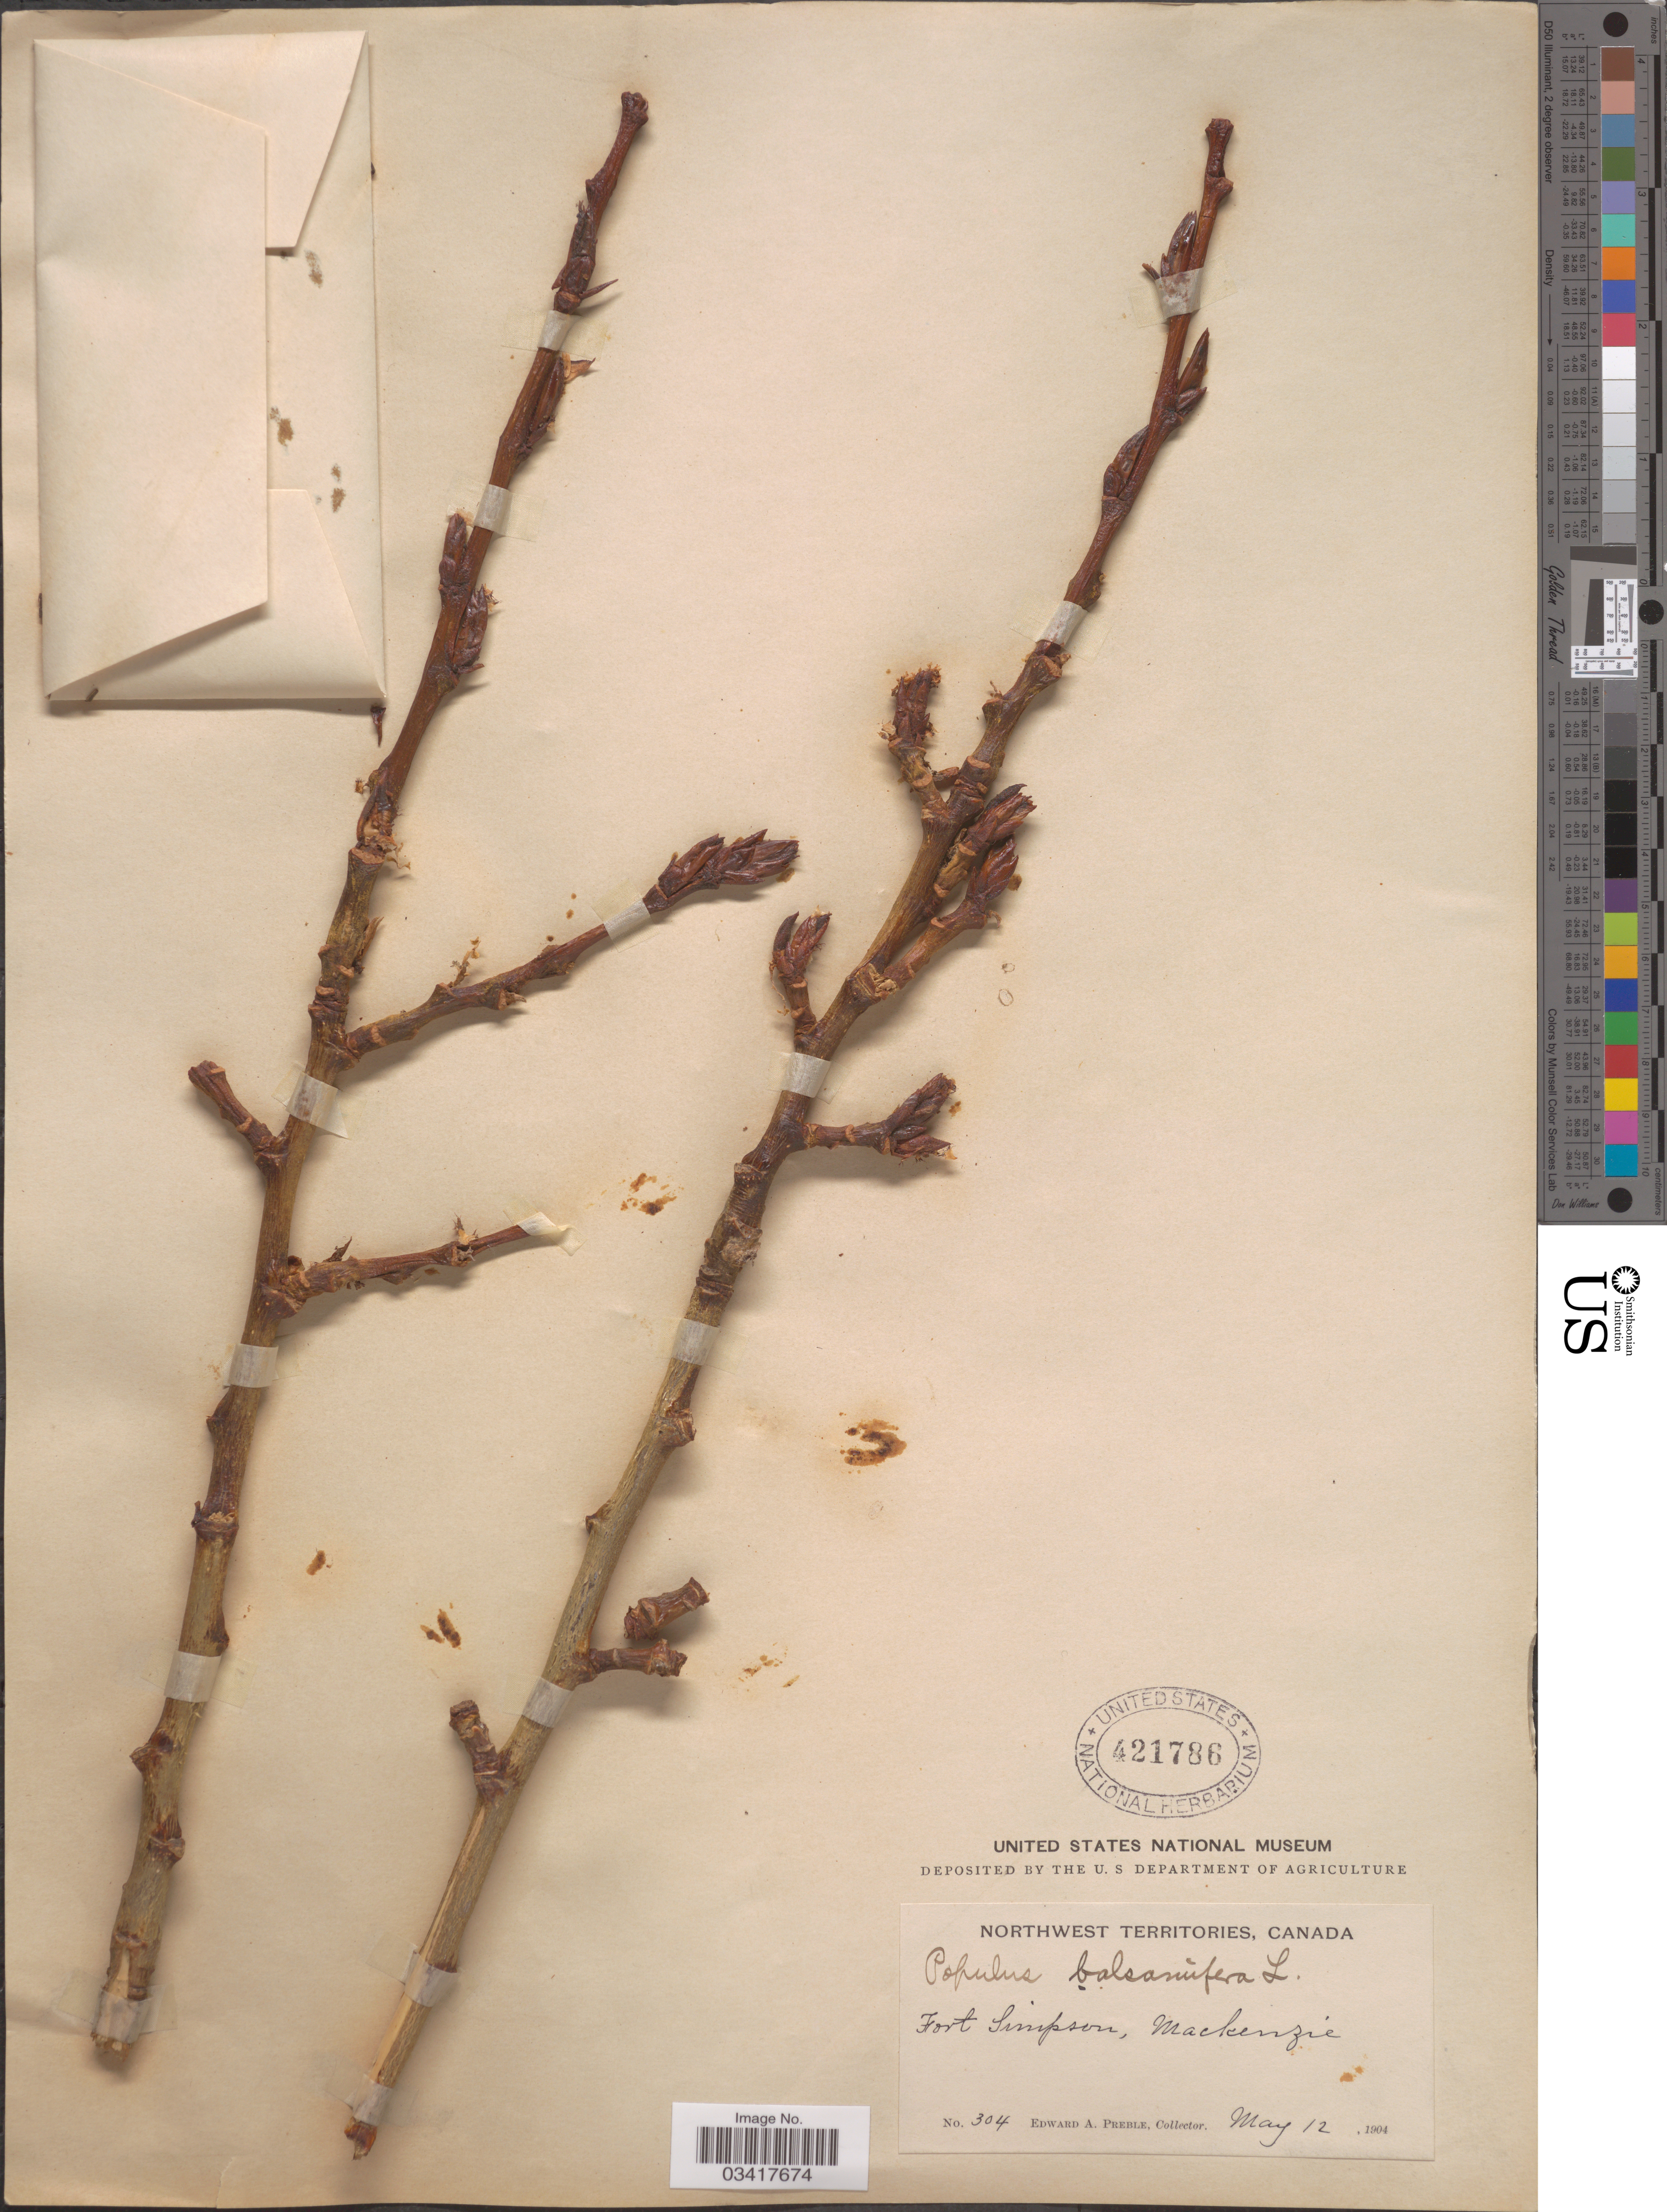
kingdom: Plantae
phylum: Tracheophyta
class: Magnoliopsida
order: Malpighiales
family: Salicaceae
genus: Populus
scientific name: Populus balsamifera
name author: L.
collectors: E. Preble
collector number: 304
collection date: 1904-05-12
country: Canada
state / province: Northwest Territories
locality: Fort Simpson, Mackenzie.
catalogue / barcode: US 421786